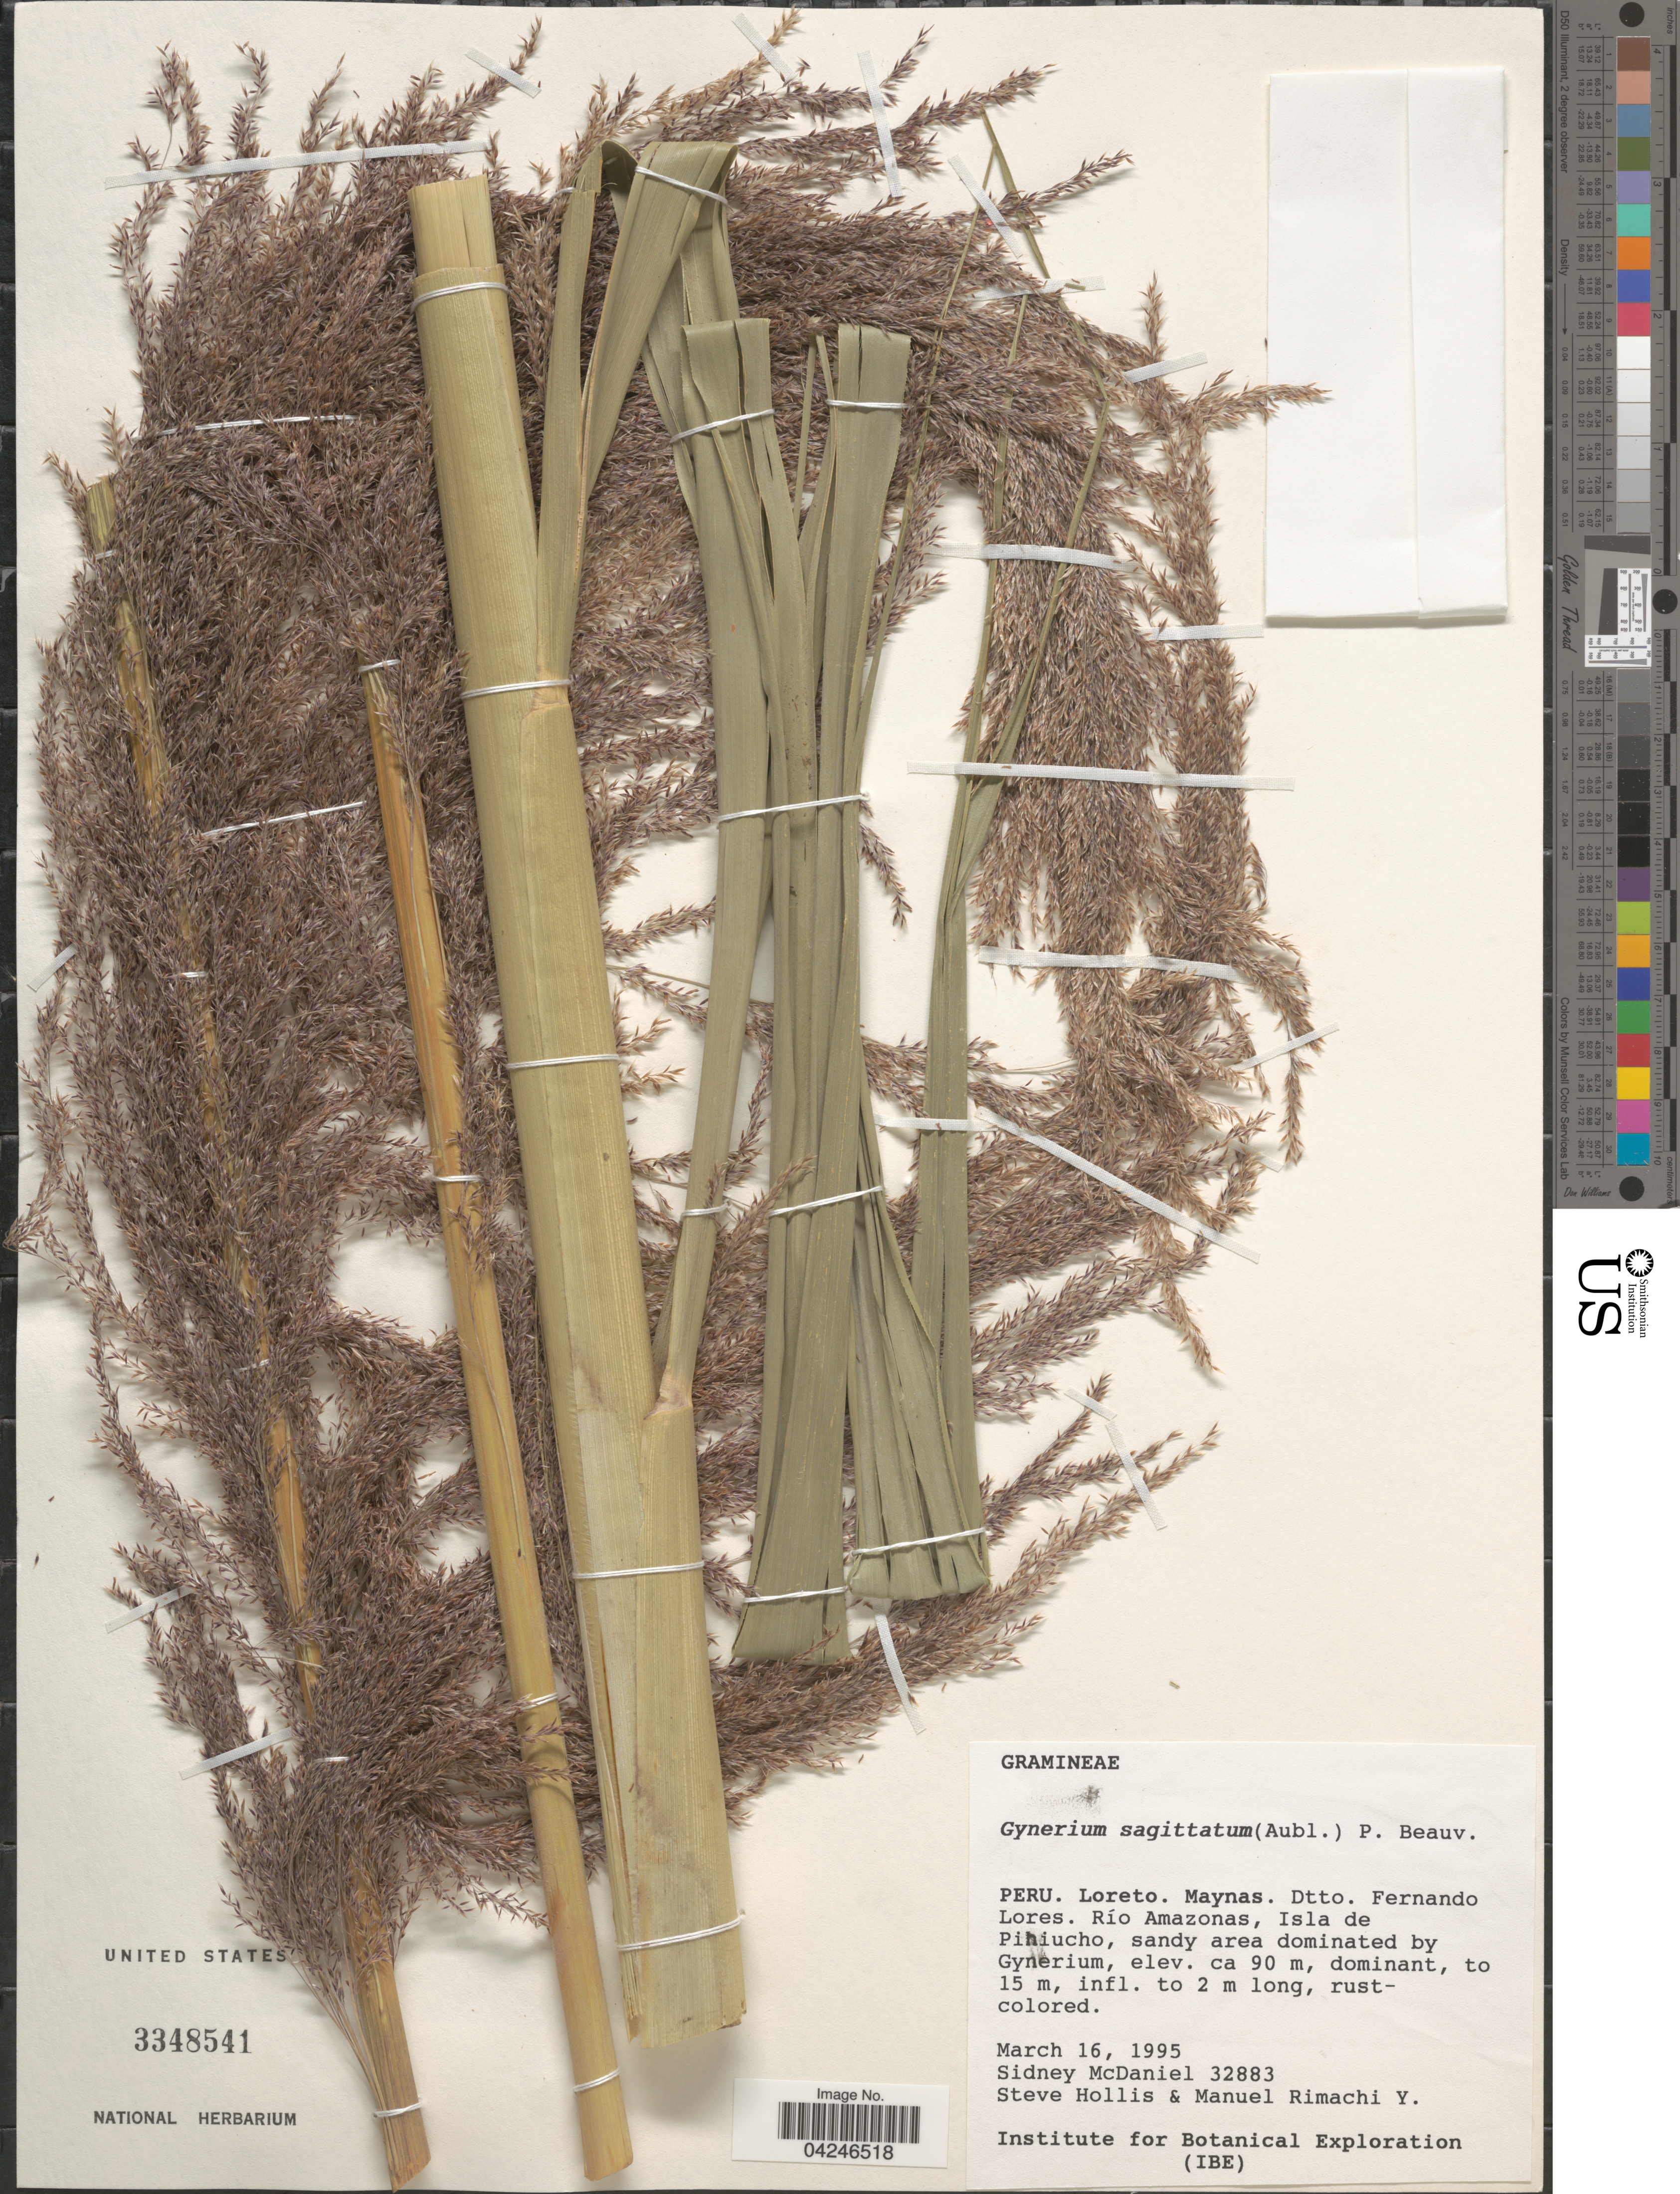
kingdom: Plantae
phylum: Tracheophyta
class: Liliopsida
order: Poales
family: Poaceae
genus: Gynerium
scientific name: Gynerium sagittatum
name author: (Aubl.) P. Beauv.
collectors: S. McDaniel, S. Hollis & M. Rimachi Y.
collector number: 32883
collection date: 1995-03-16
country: Peru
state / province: Loreto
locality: Maynas. Dtto. Fernando Lores. Río Amazonas, Isla de Pihiucho.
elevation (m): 90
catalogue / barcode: US 3348541